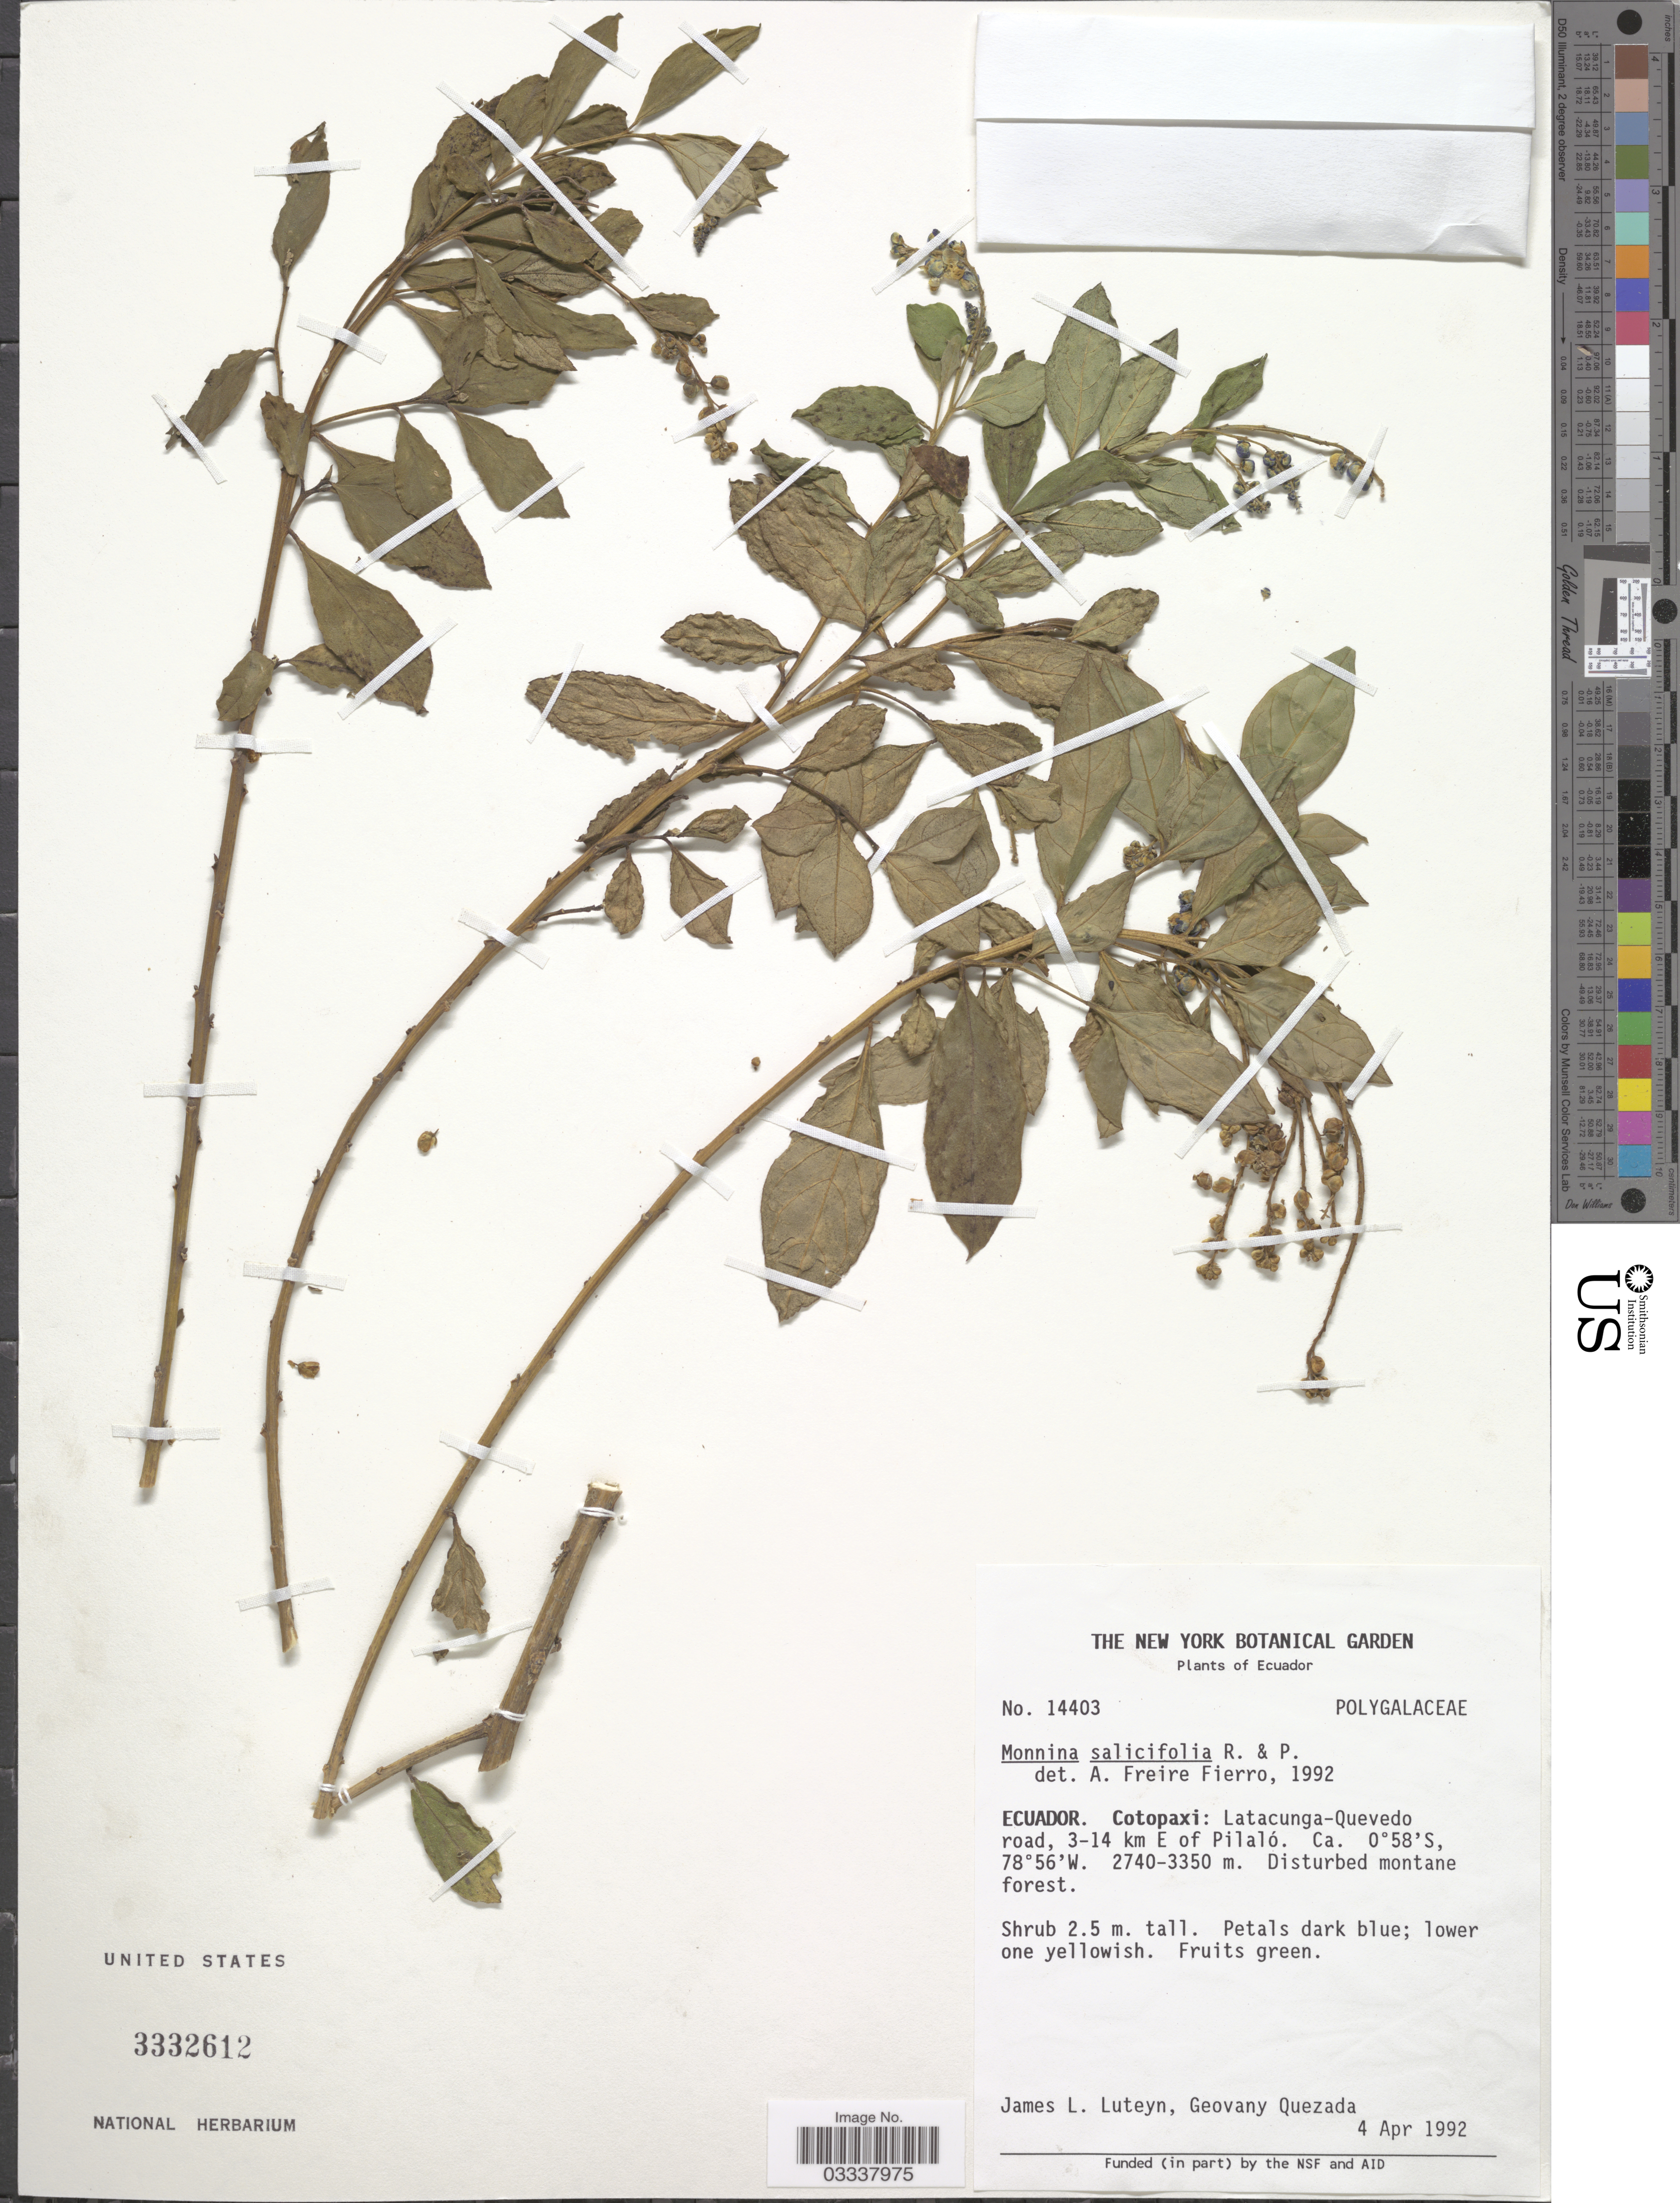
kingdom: Plantae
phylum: Tracheophyta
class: Magnoliopsida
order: Fabales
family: Polygalaceae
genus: Monnina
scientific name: Monnina salicifolia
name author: Ruiz & Pav.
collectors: J. Luteyn & G. Quezada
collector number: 14403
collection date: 1992-04-04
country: Ecuador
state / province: Cotopaxi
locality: Latacunga-Quevedo road, 3-14 km E of Pilaló.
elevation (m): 2740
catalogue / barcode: US 3332612